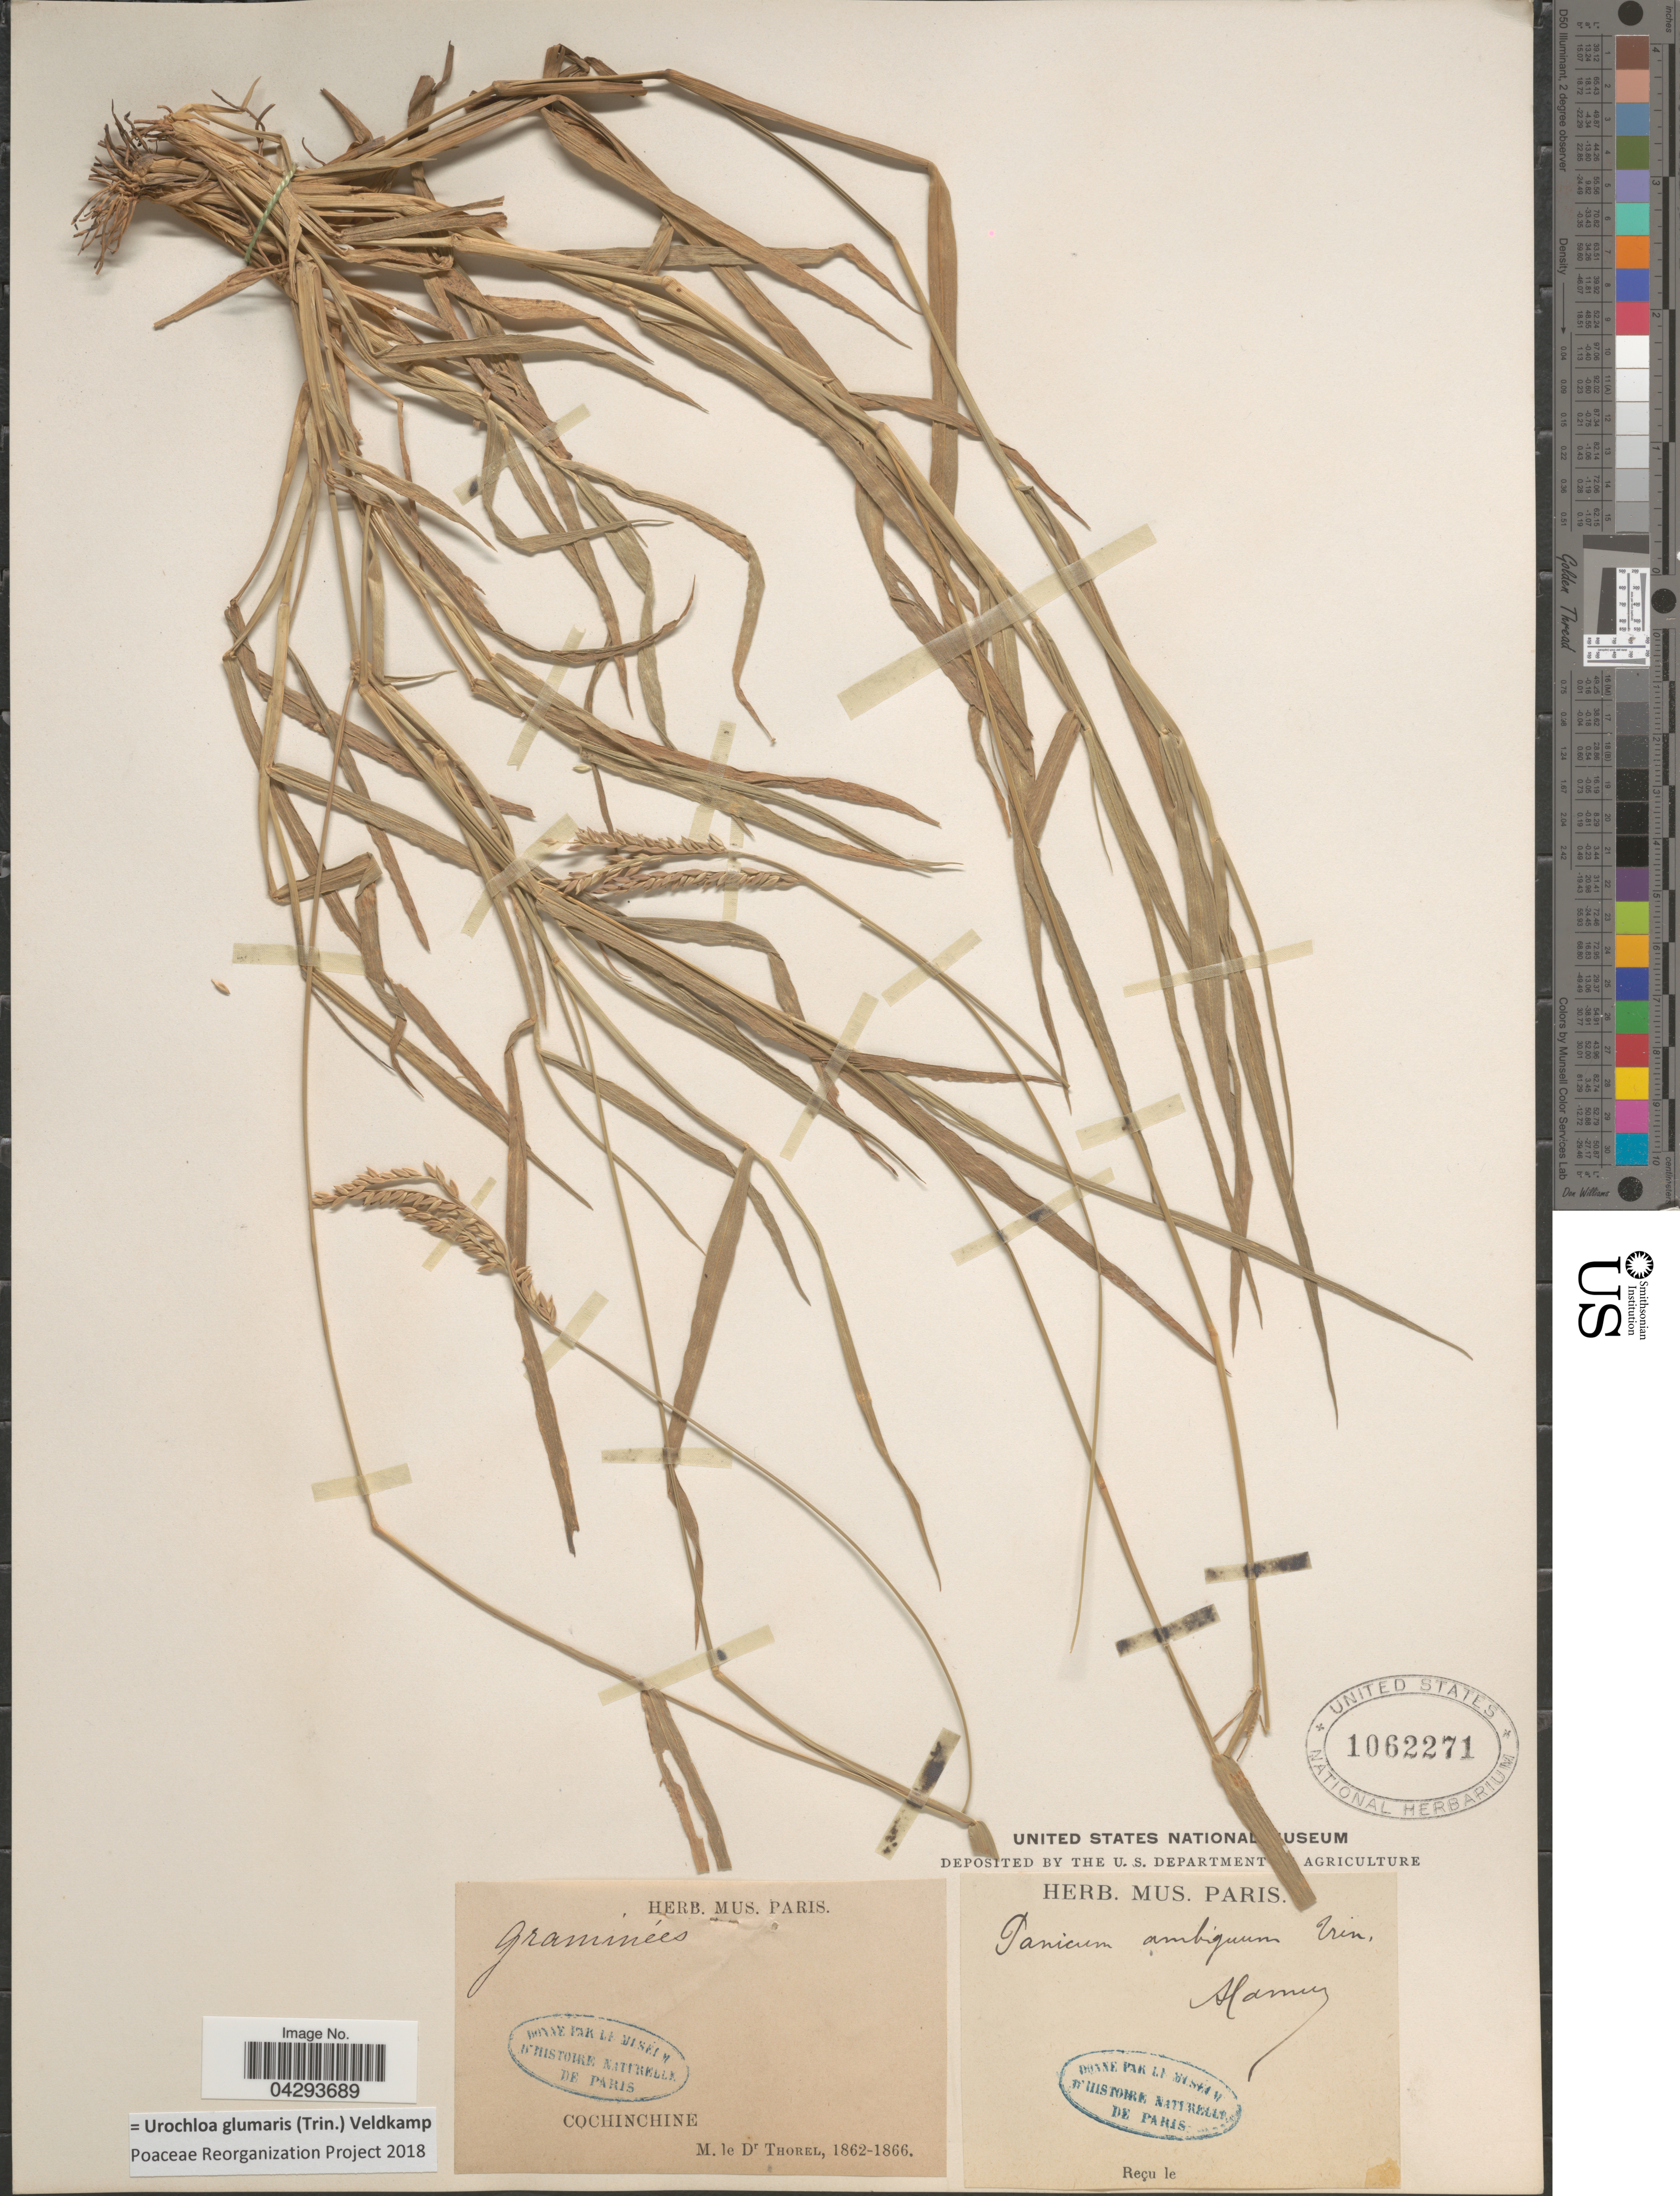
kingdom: Plantae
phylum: Tracheophyta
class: Liliopsida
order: Poales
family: Poaceae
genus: Urochloa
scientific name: Urochloa glumaris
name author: (Trin.) Veldkamp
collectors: Thorel, M. "M. [=Monsieur] Thorel" DO NOT USE (error for C. Thorel)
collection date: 1862/1866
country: Vietnam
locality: Cochinchine. Alamuz [interpreted].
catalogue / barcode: US 1062271